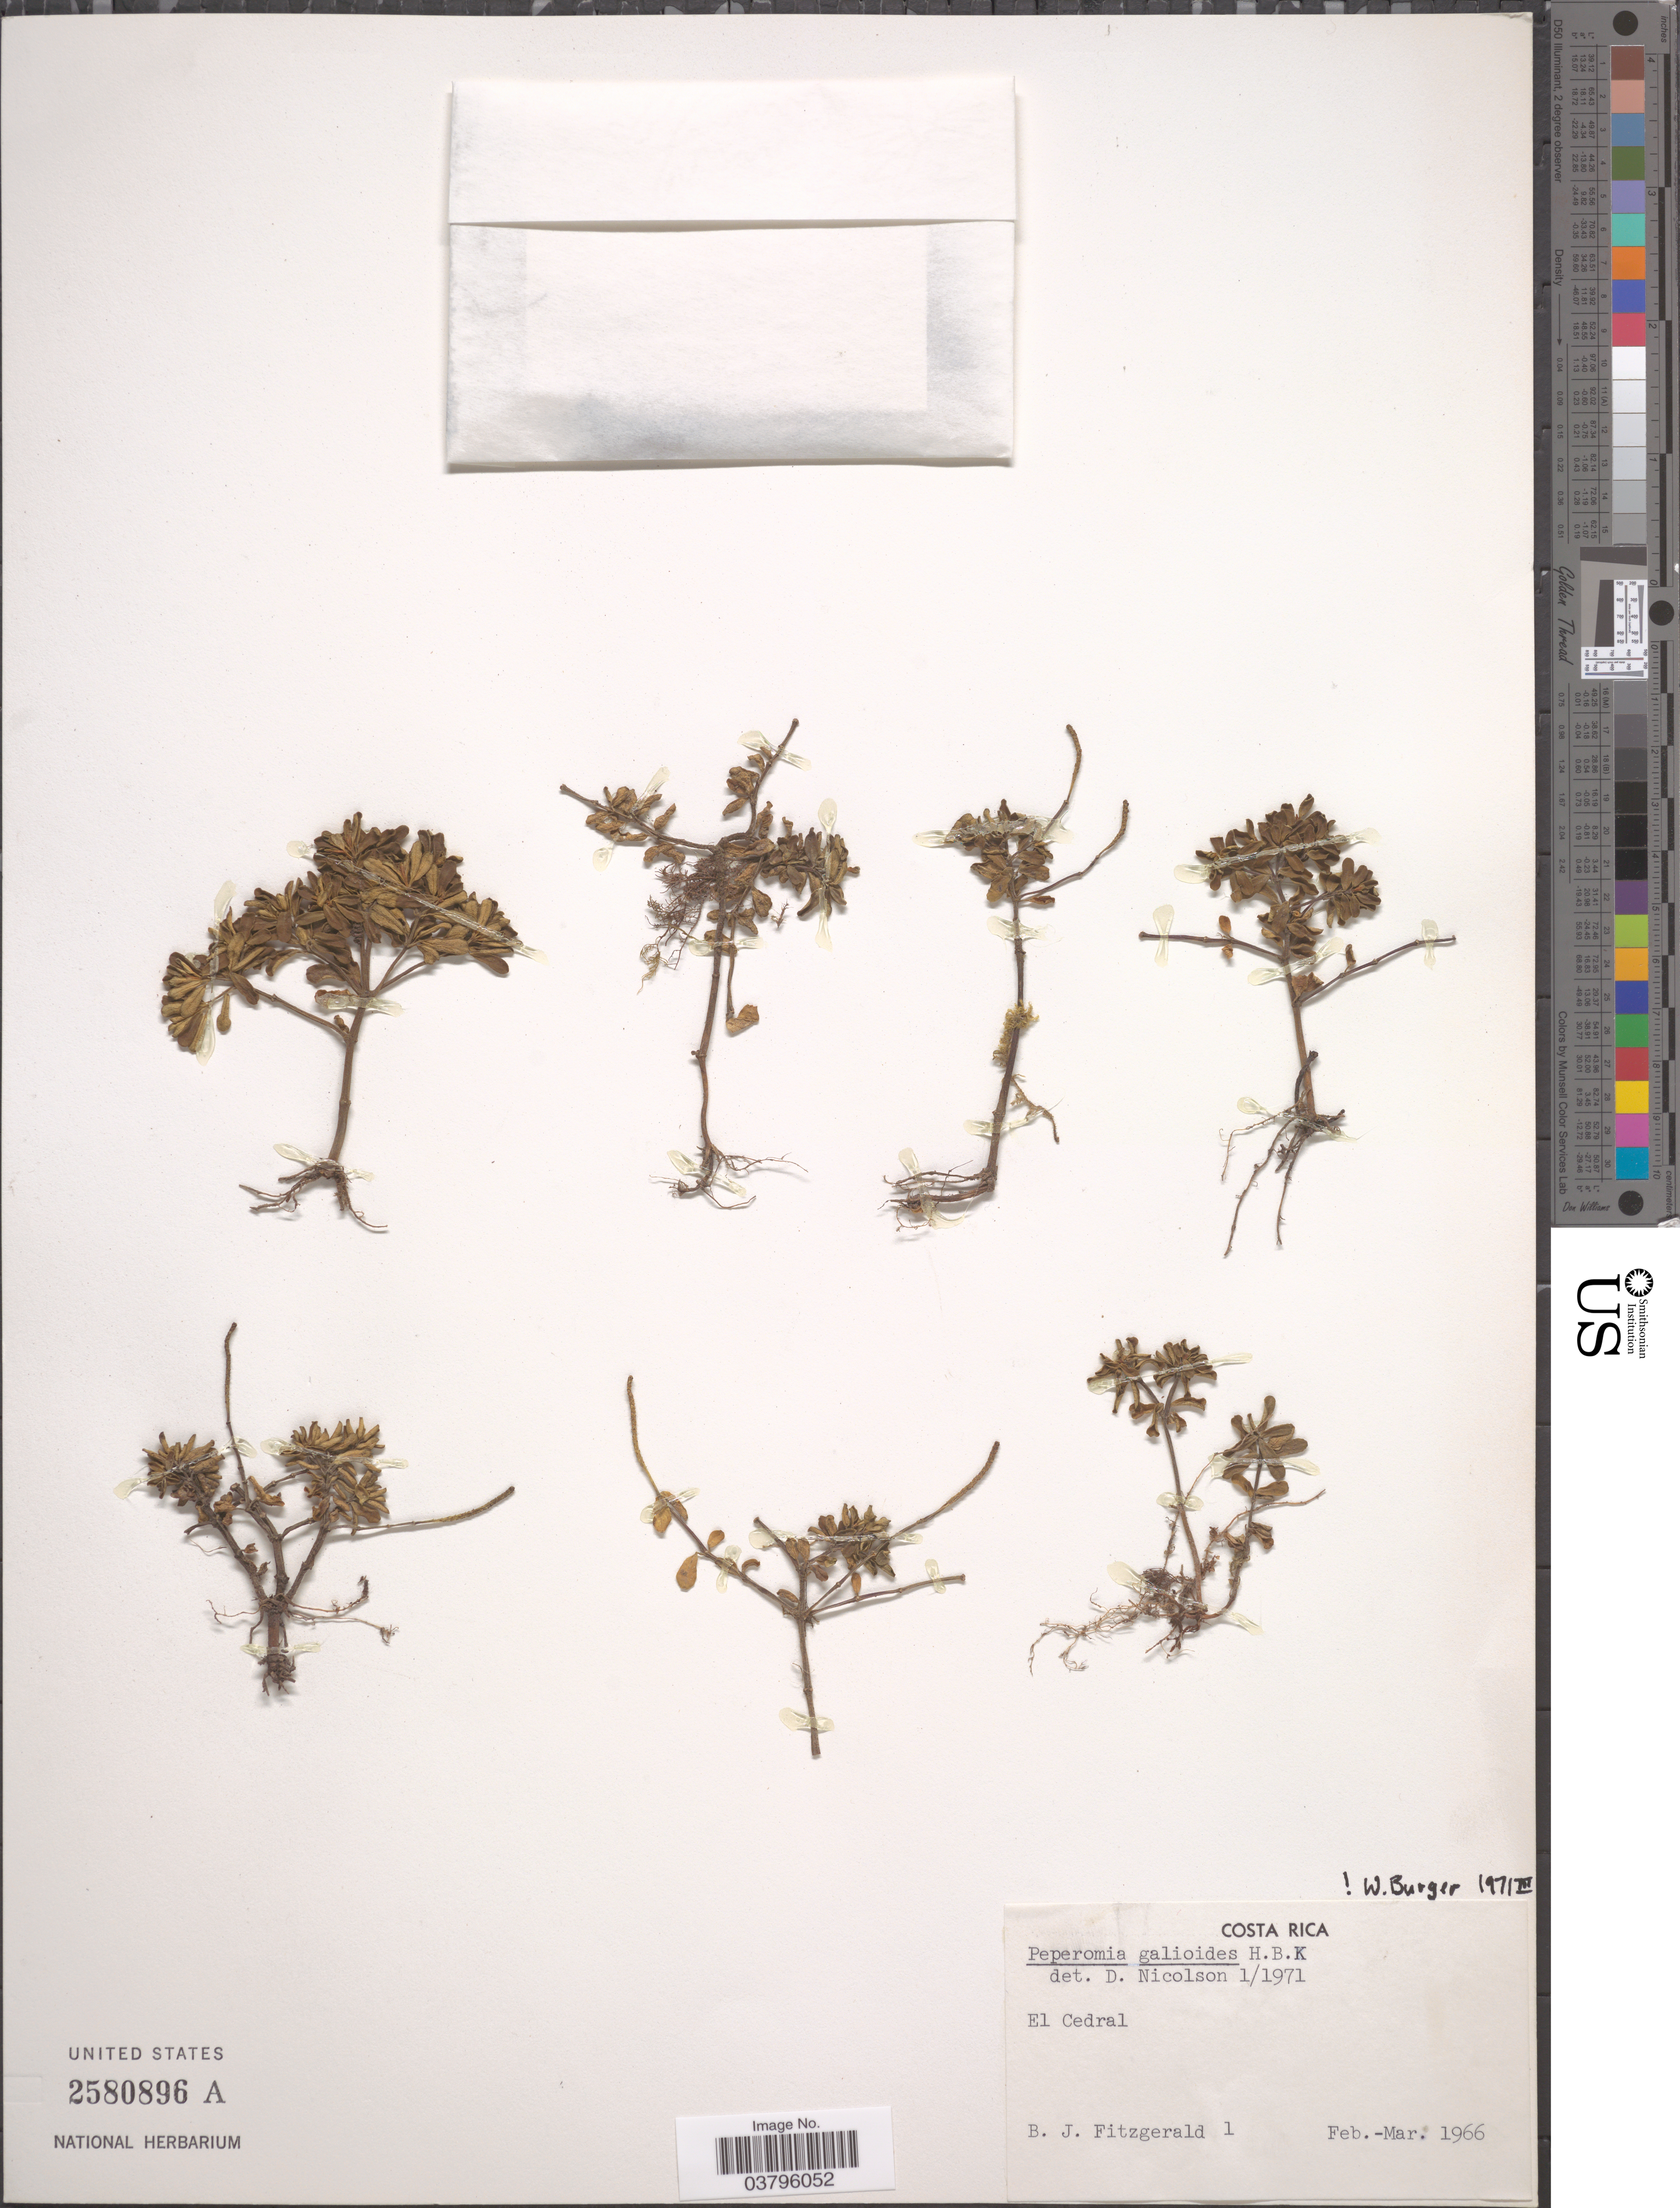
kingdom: Plantae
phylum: Tracheophyta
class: Magnoliopsida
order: Piperales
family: Piperaceae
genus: Peperomia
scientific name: Peperomia leptophylla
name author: Miq.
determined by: Jiménez, José Estaban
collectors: B. Fitzgerald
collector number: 1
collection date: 1966-02/1966-03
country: Costa Rica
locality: El Cedral.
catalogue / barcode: US 2580896A